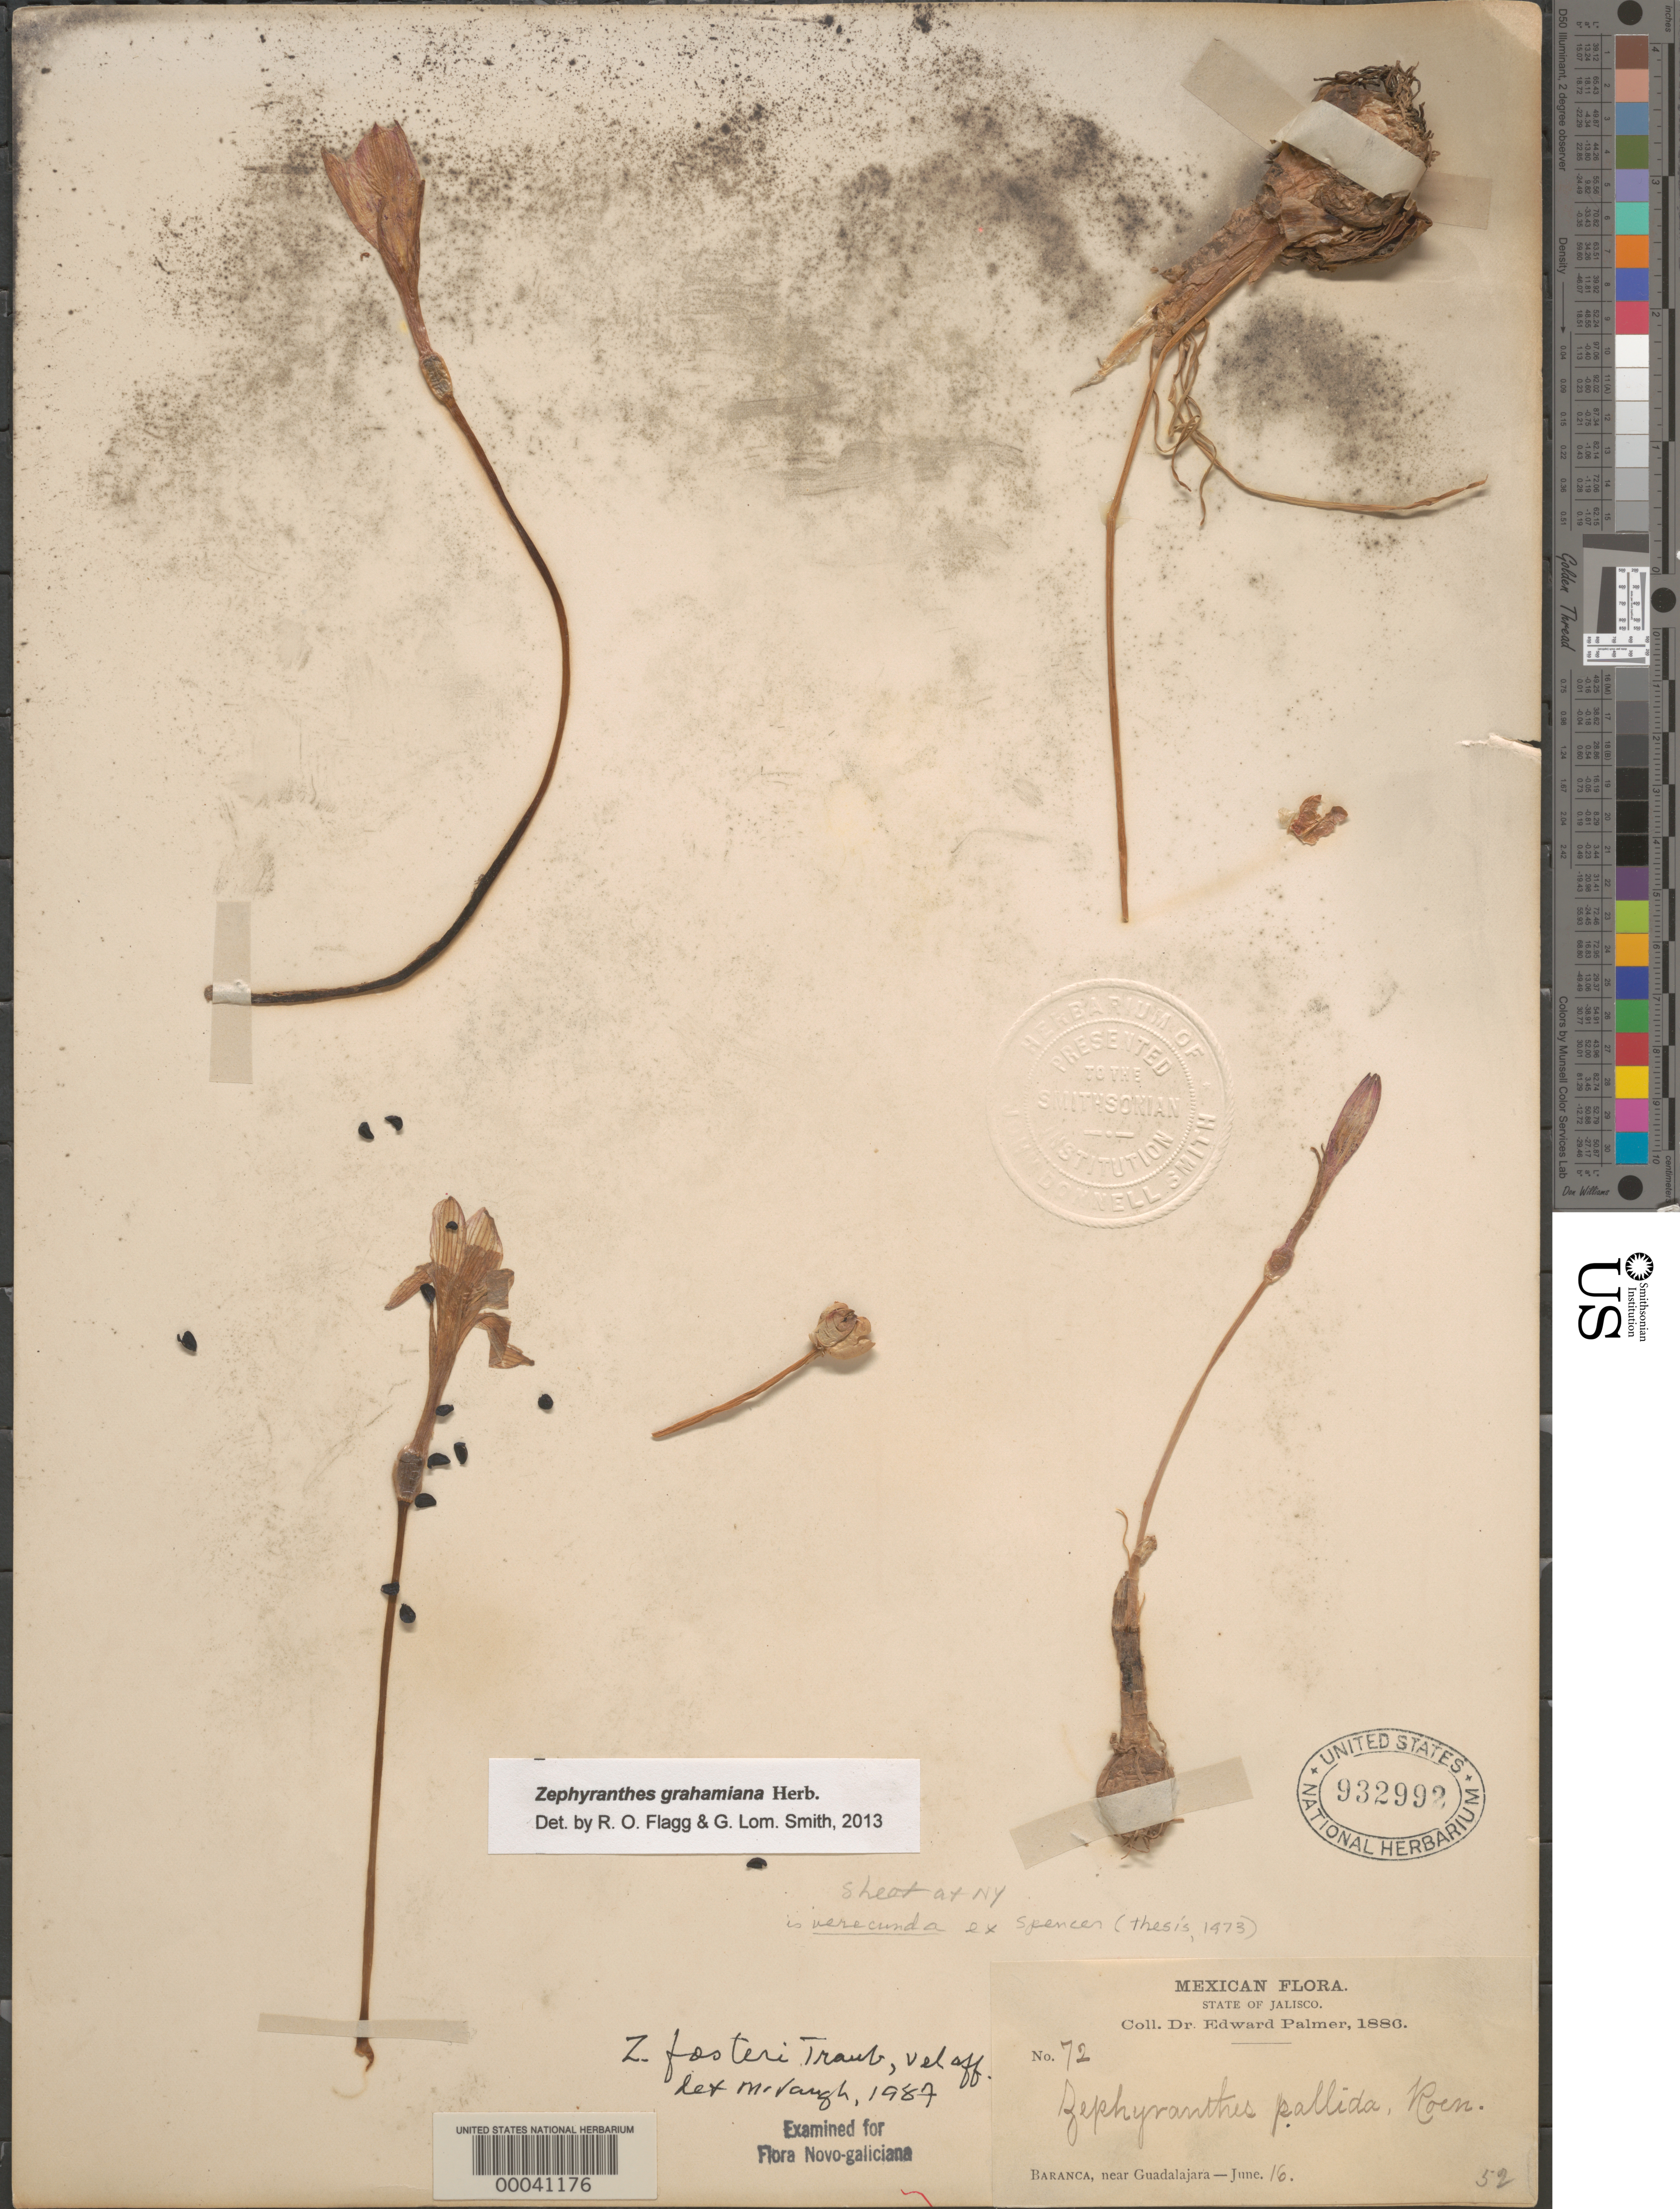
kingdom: Plantae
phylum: Tracheophyta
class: Liliopsida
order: Asparagales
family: Amaryllidaceae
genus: Zephyranthes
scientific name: Zephyranthes grahamiana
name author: Herb.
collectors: E. Palmer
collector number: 72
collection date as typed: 16 Jun 1886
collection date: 1886-06-16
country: Mexico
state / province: Jalisco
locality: Near Guadalajara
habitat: Barranca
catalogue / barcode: US 932992